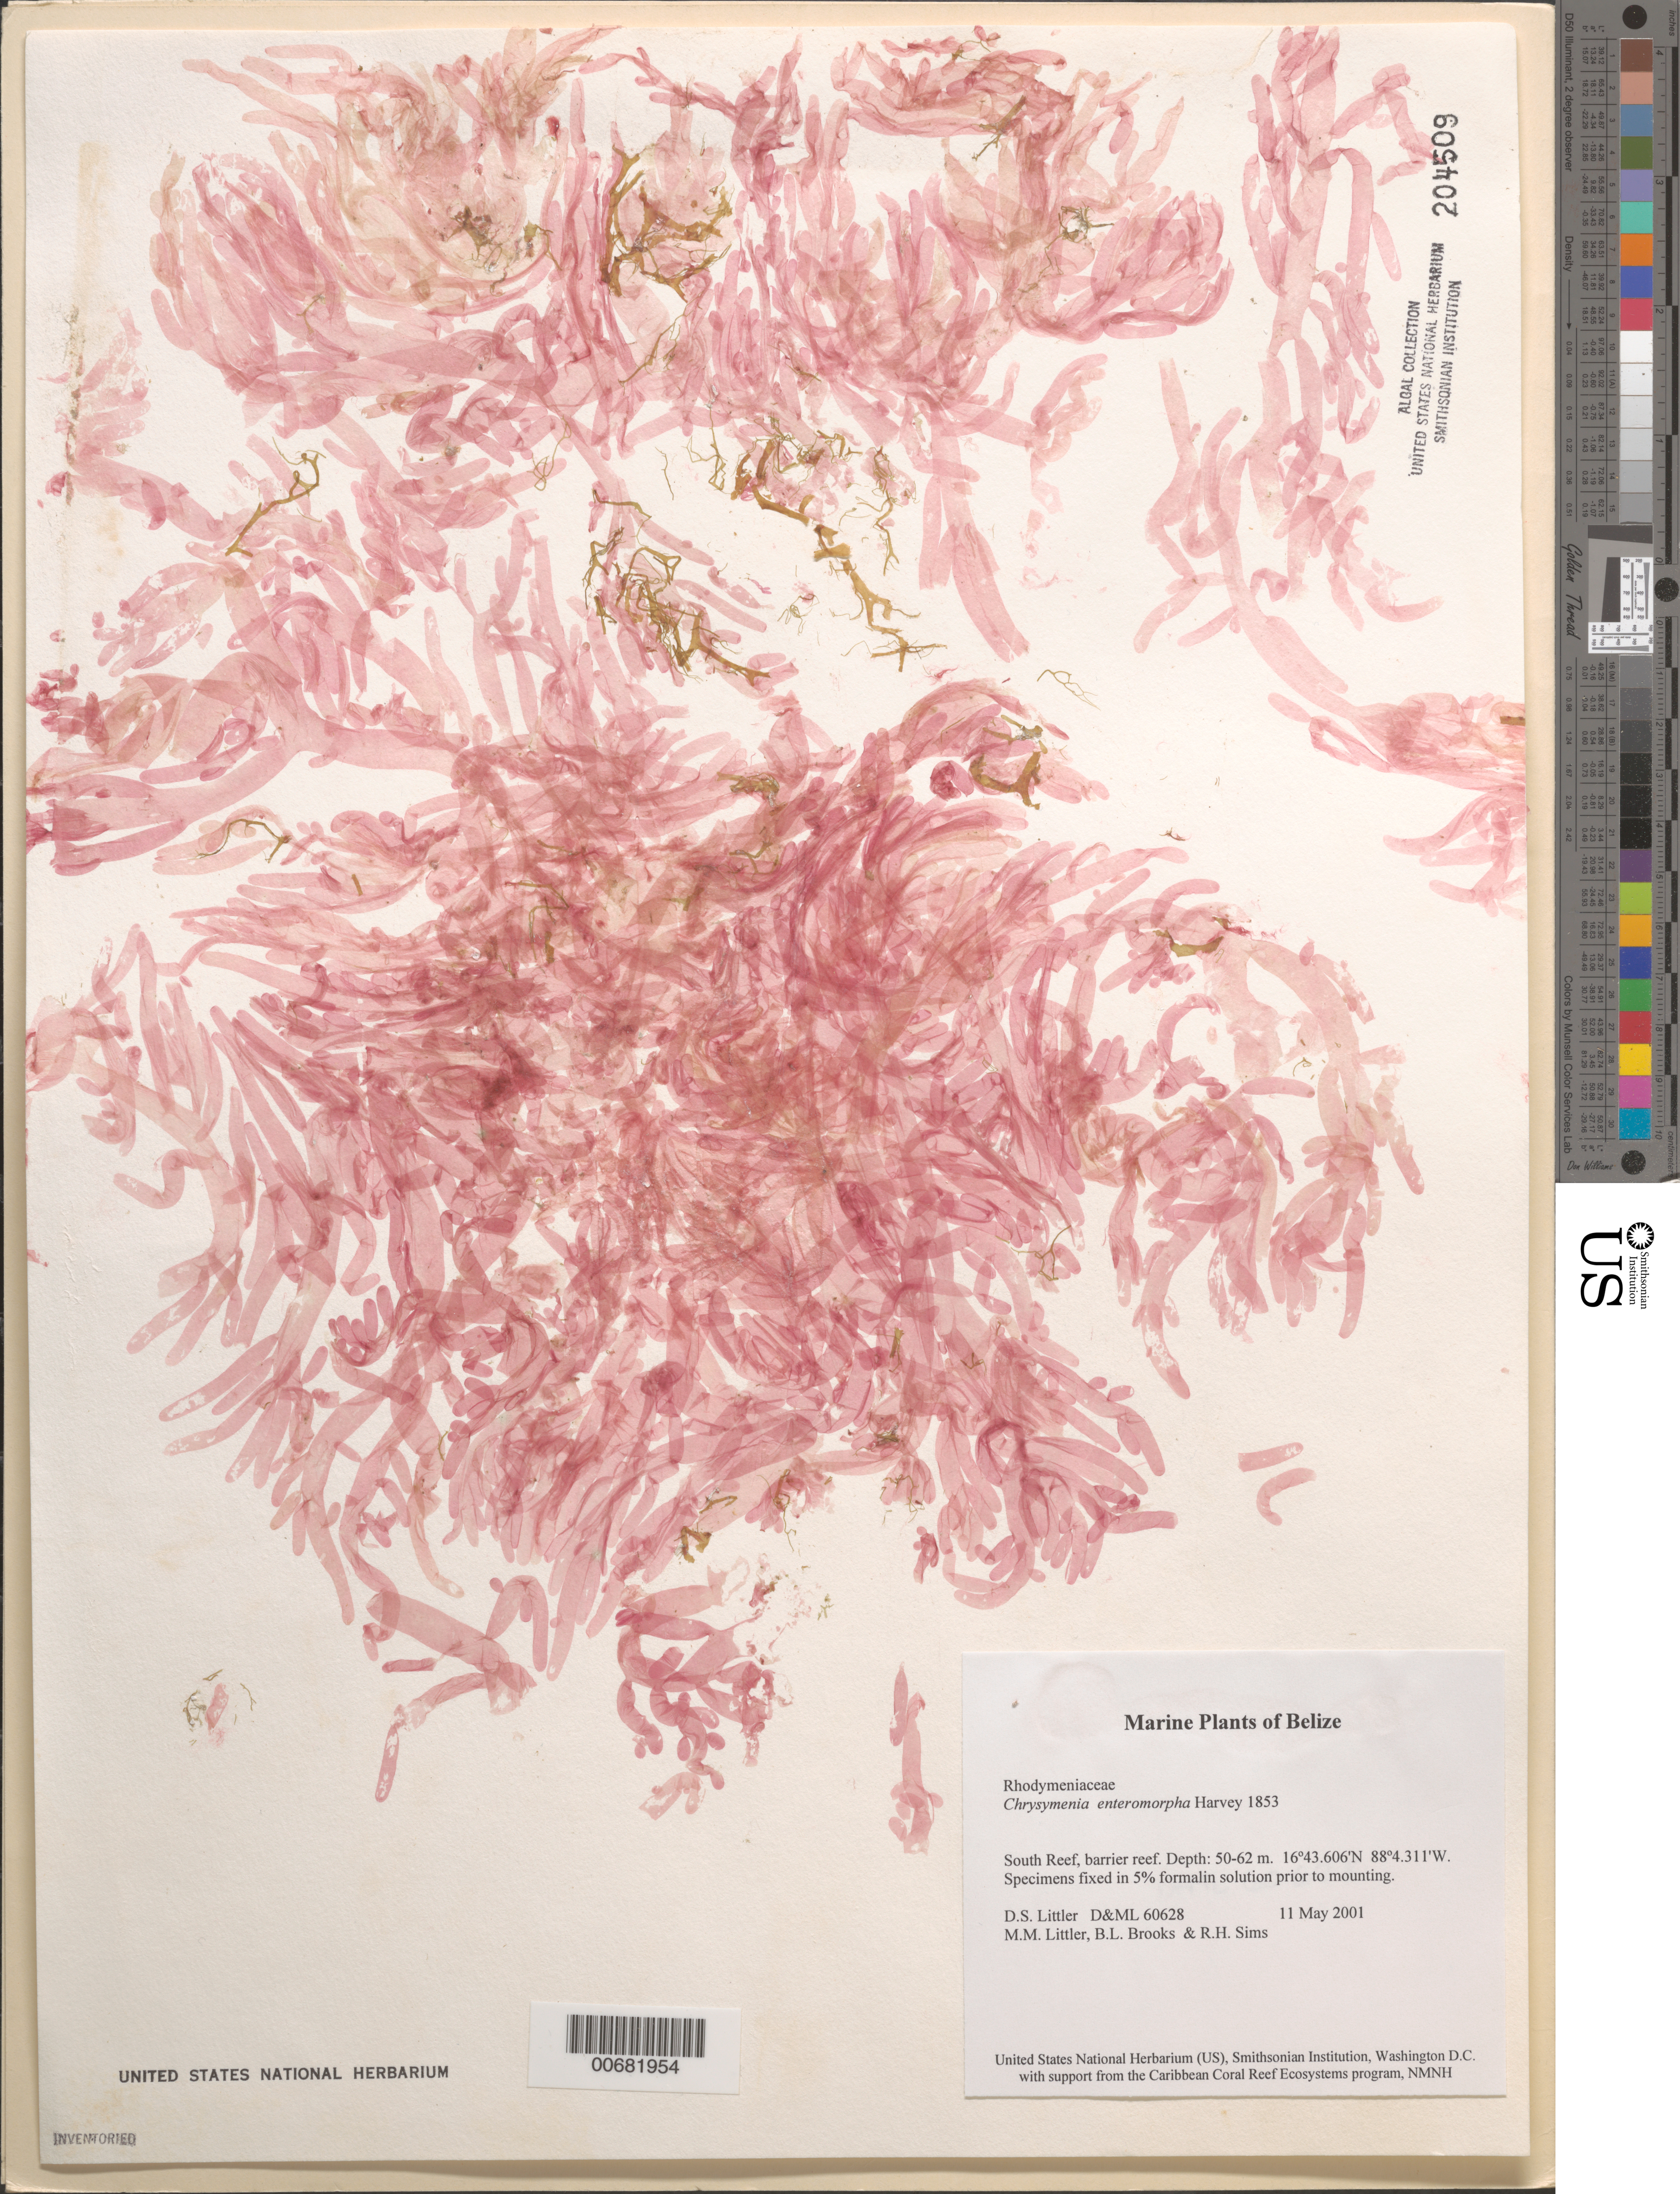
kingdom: Plantae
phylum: Rhodophyta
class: Florideophyceae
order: Rhodymeniales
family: Rhodymeniaceae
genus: Botryocladia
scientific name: Botryocladia enteromorpha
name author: (Harv.) W.E. Schmidt et al. in W.E. Schmidt et al.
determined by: Algae name updating Project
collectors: D. S. Littler, M. M. Littler, B. Brooks & R. H. Sims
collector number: D&ML 60628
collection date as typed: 11 May 2001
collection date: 2001-05-11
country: Belize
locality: South Reef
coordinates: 16 43.606' N, 88 4.311' W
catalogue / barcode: US 204509